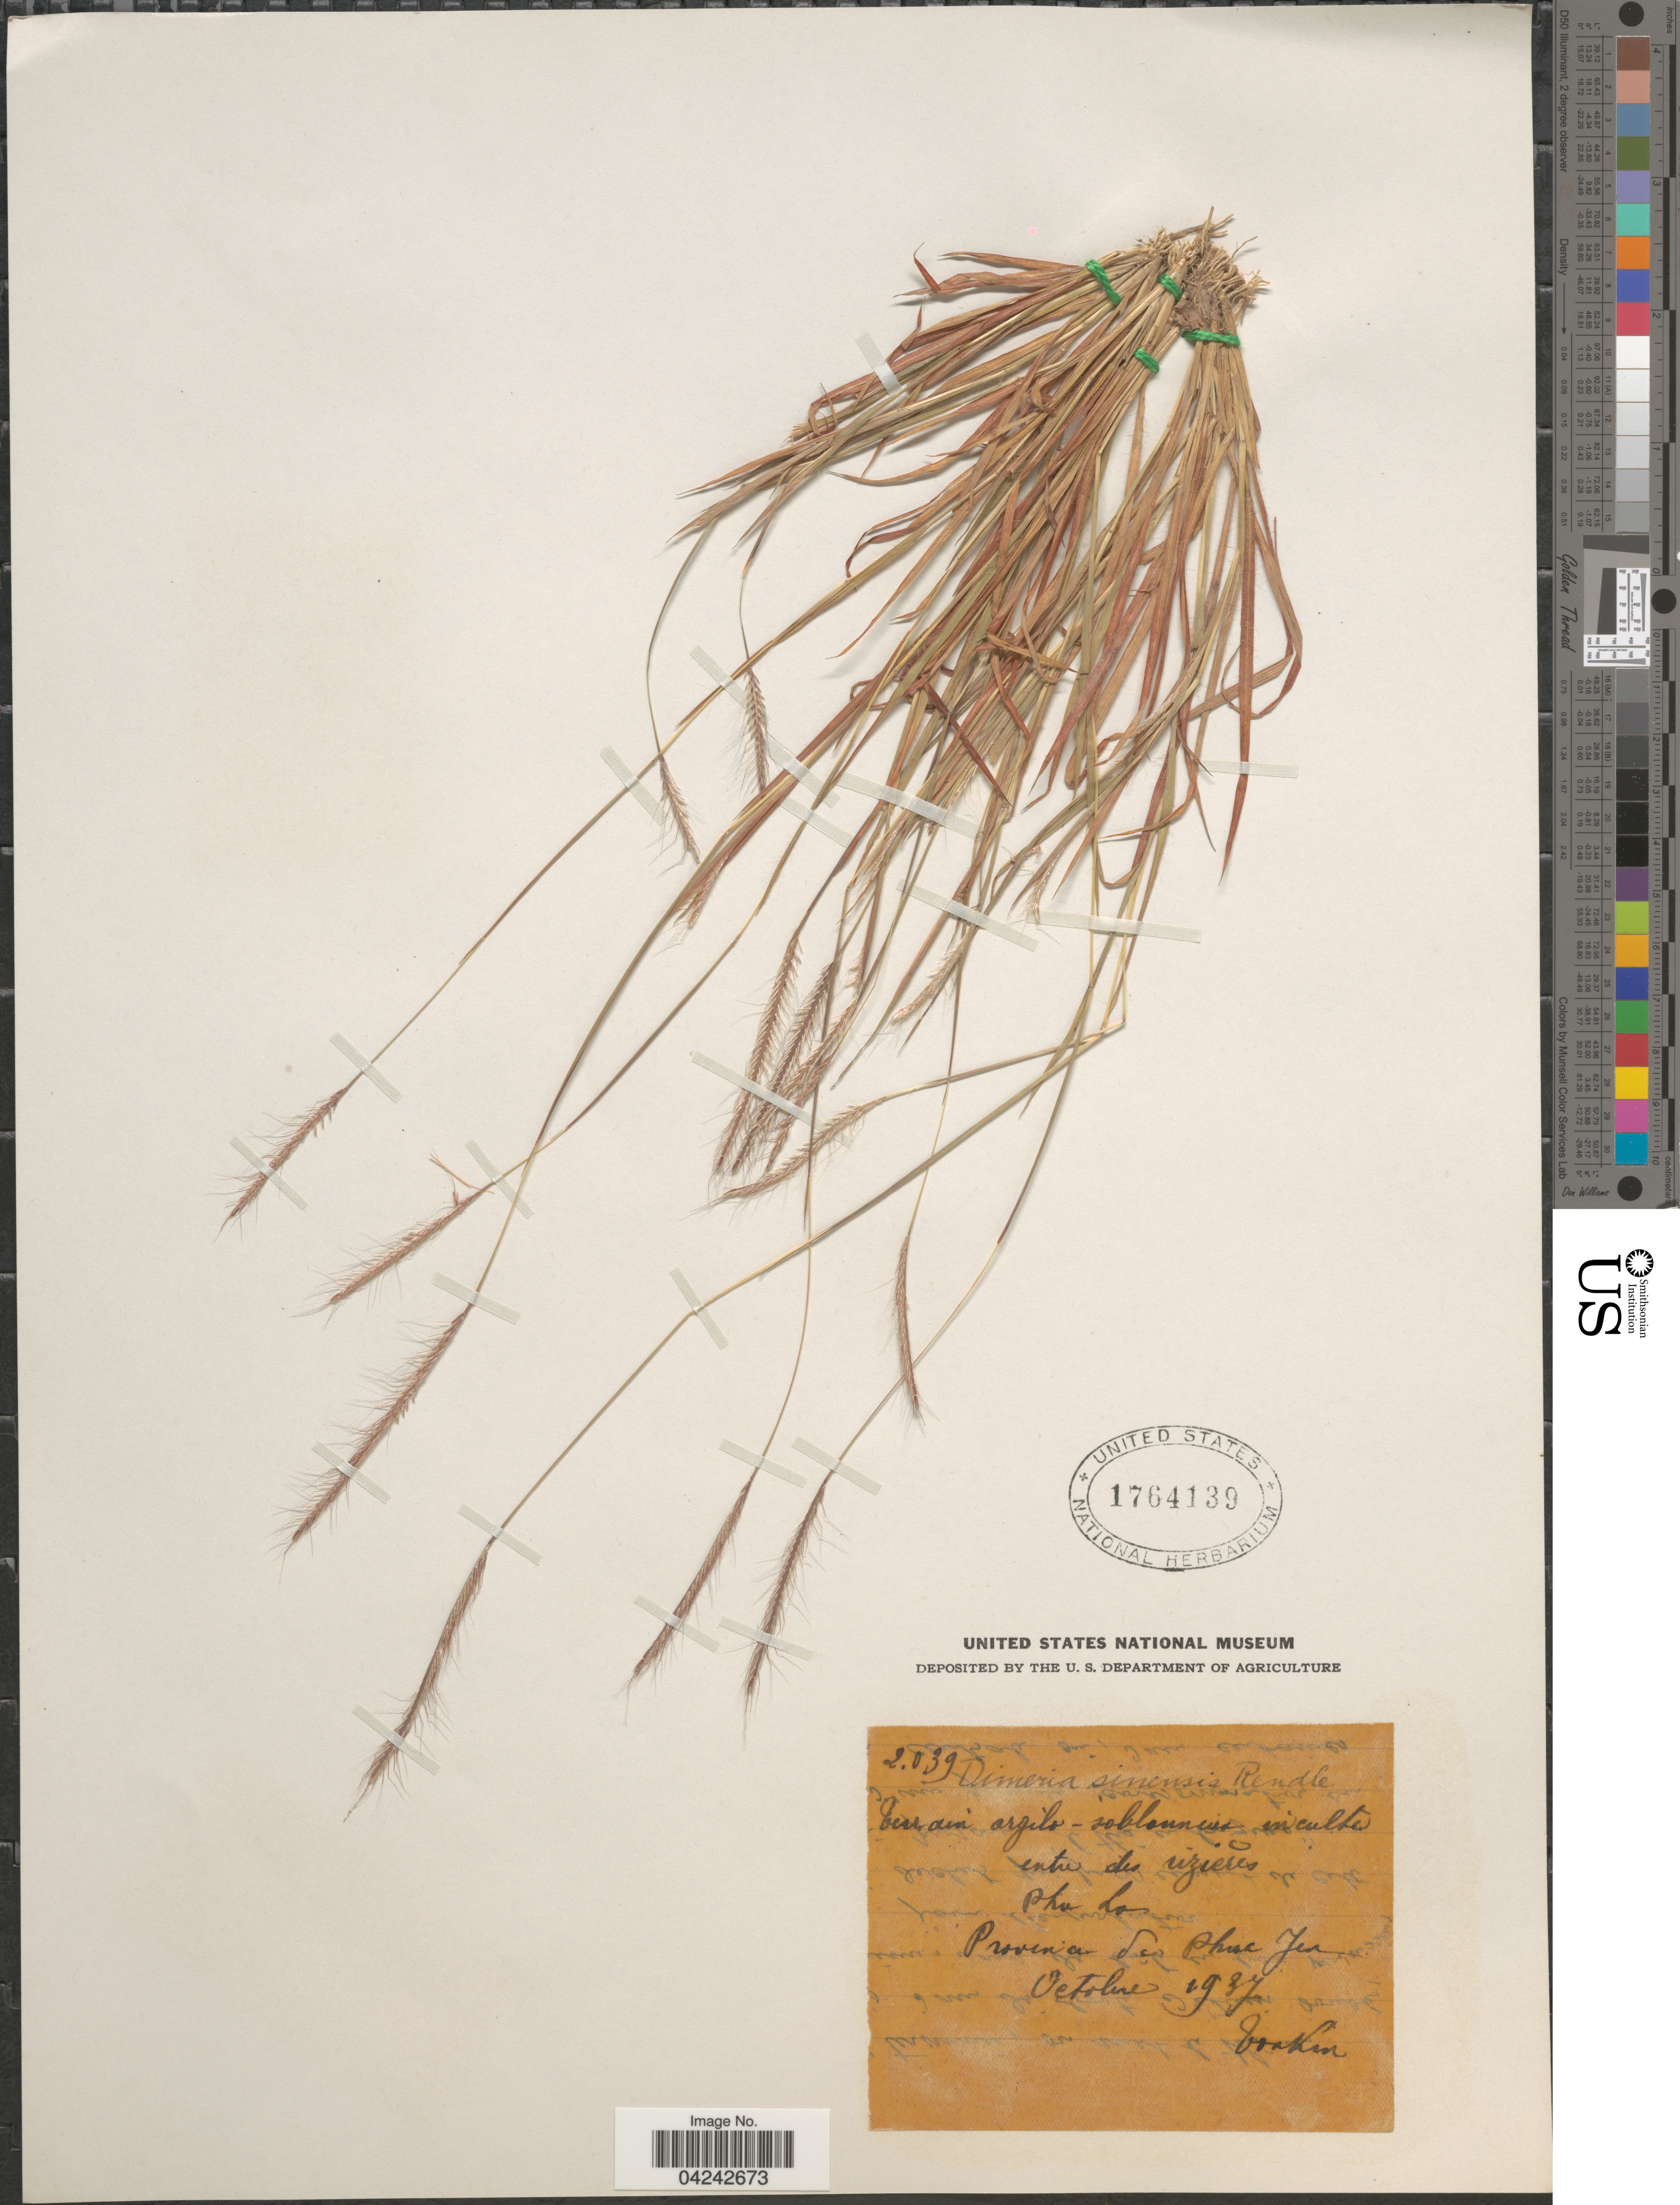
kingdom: Plantae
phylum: Tracheophyta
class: Liliopsida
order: Poales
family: Poaceae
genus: Dimeria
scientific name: Dimeria sinensis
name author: Rendle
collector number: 2039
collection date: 1937-10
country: Vietnam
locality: Entre des rivieres. Phu La. Provincia des Phuc Yen. Tonkin.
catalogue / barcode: US 1764139